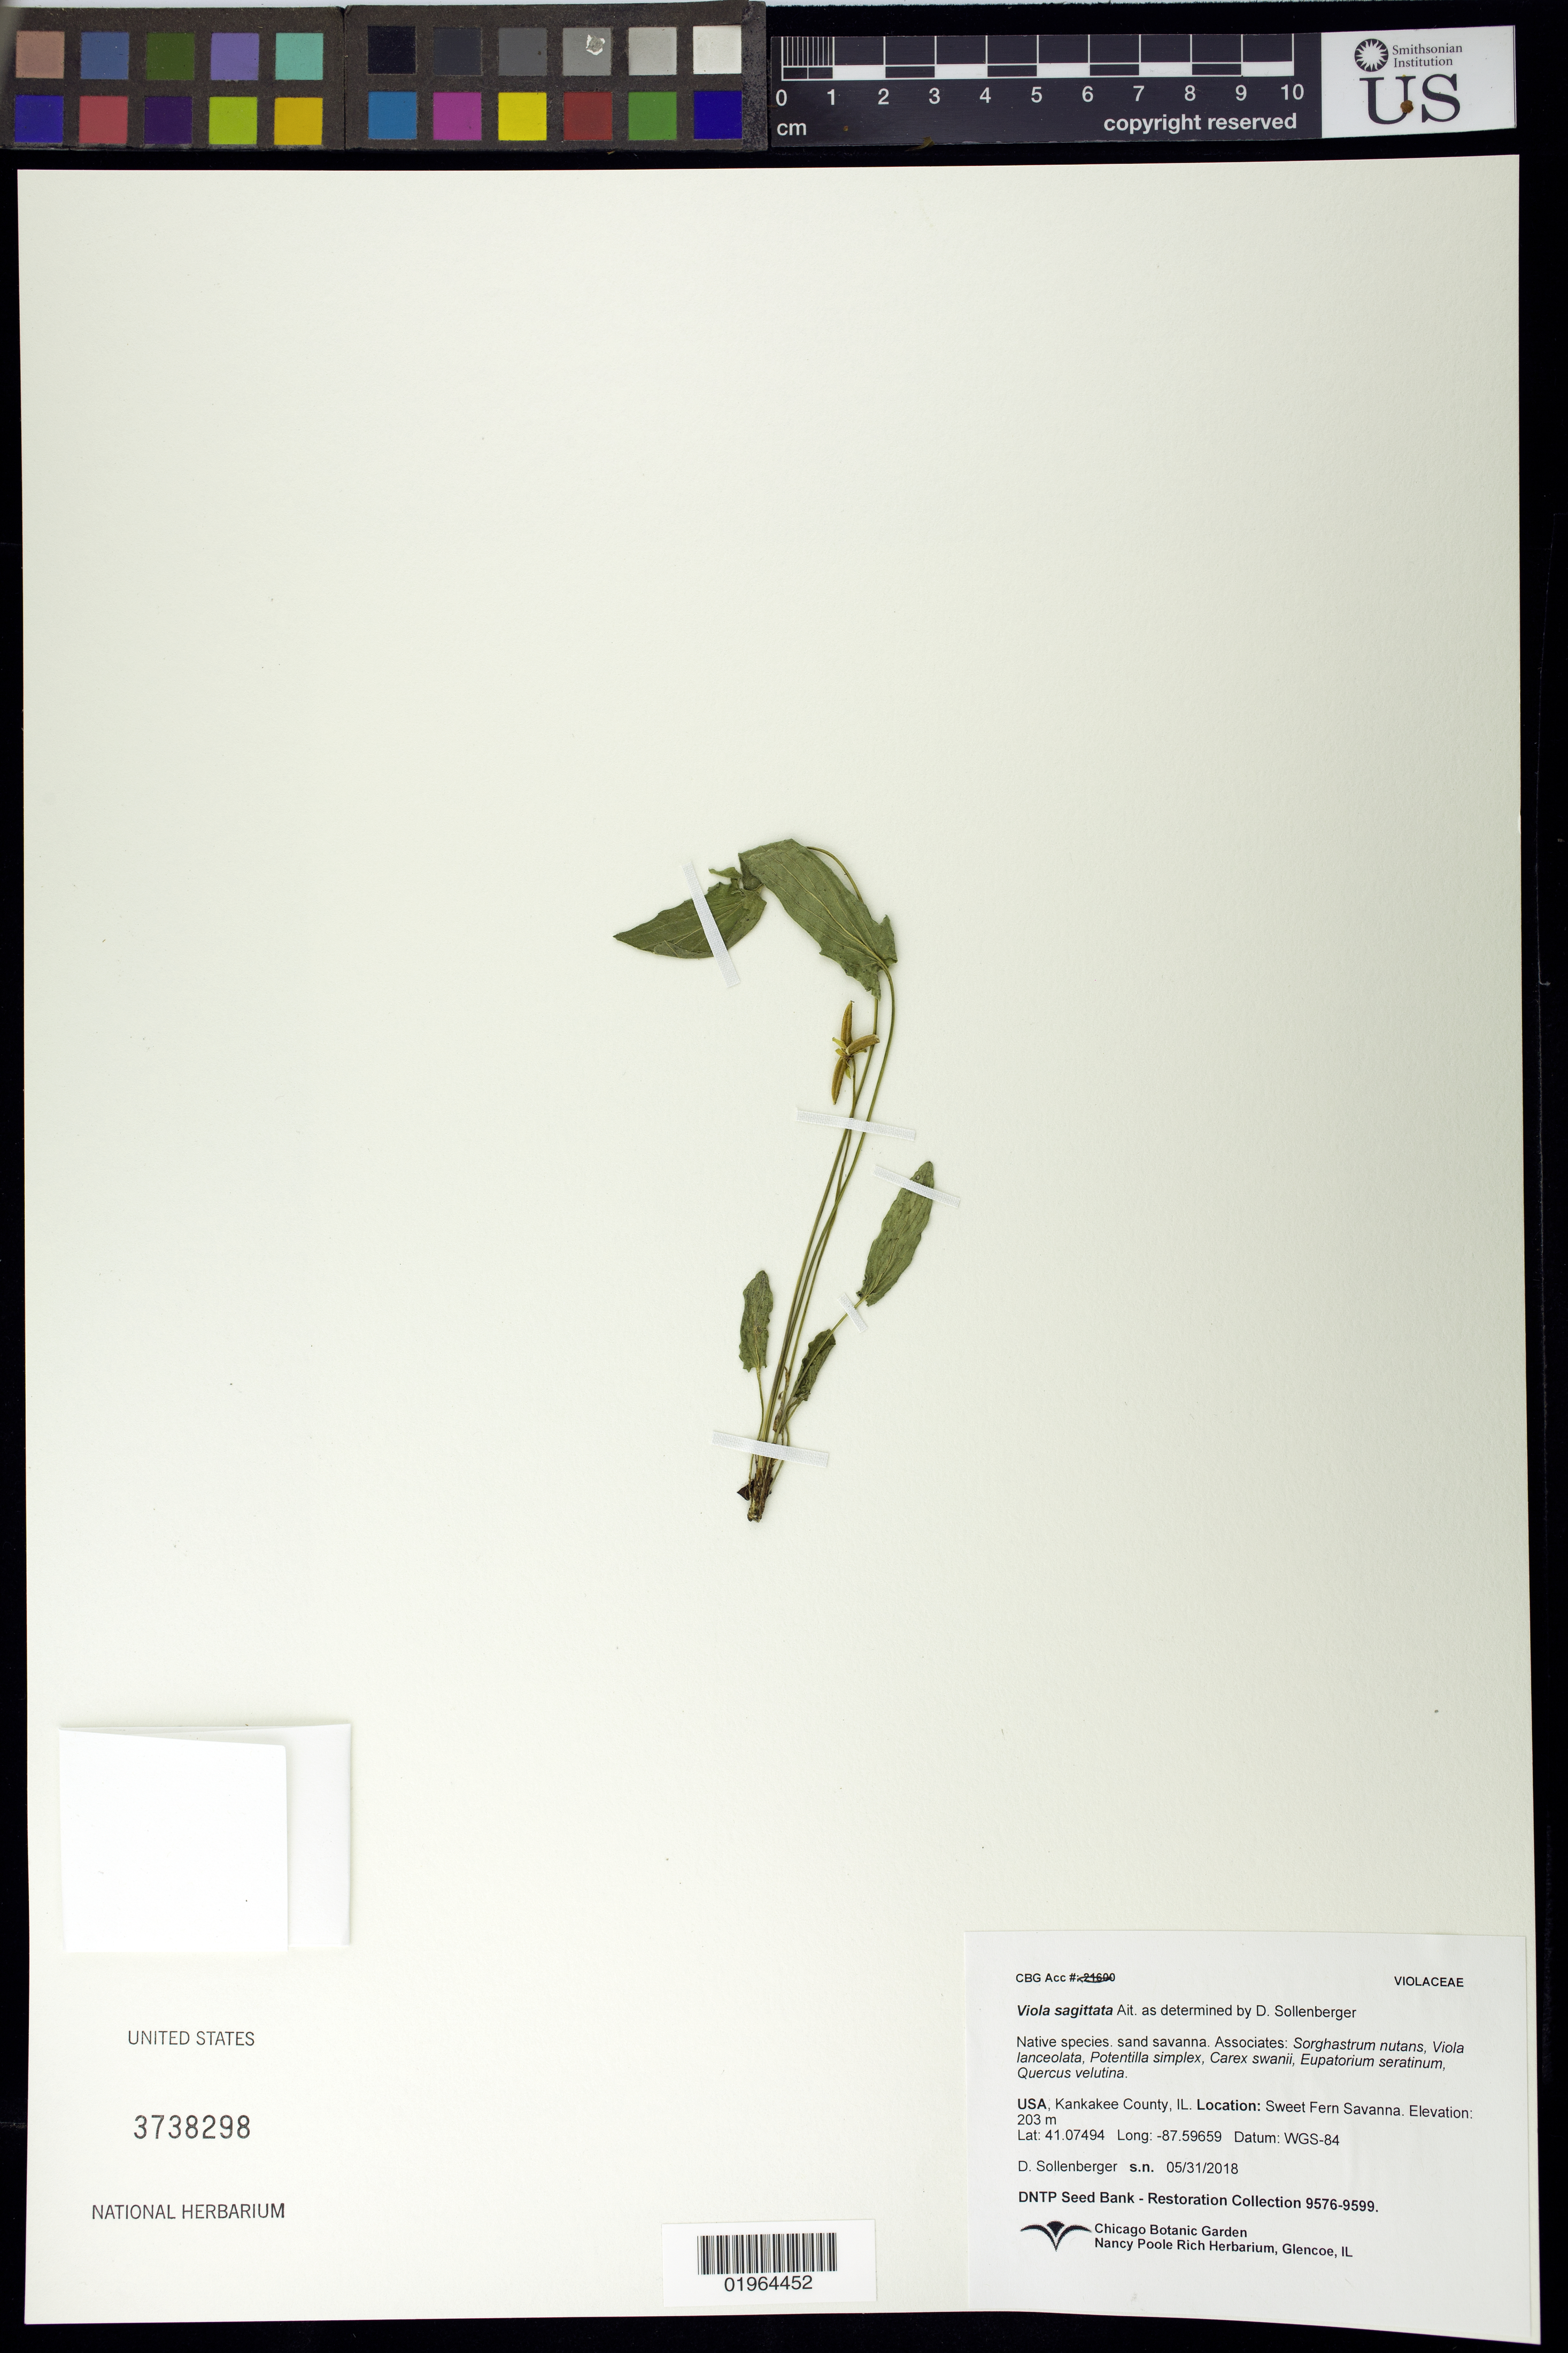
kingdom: Plantae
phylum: Tracheophyta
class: Magnoliopsida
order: Malpighiales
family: Violaceae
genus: Viola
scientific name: Viola sagittata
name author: Aiton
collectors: D. Sollenberger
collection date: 2018-05-31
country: United States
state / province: Illinois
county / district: Kankakee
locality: Sweet Fern Savanna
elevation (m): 203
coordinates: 41.07494, -87.59659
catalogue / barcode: US 3738298